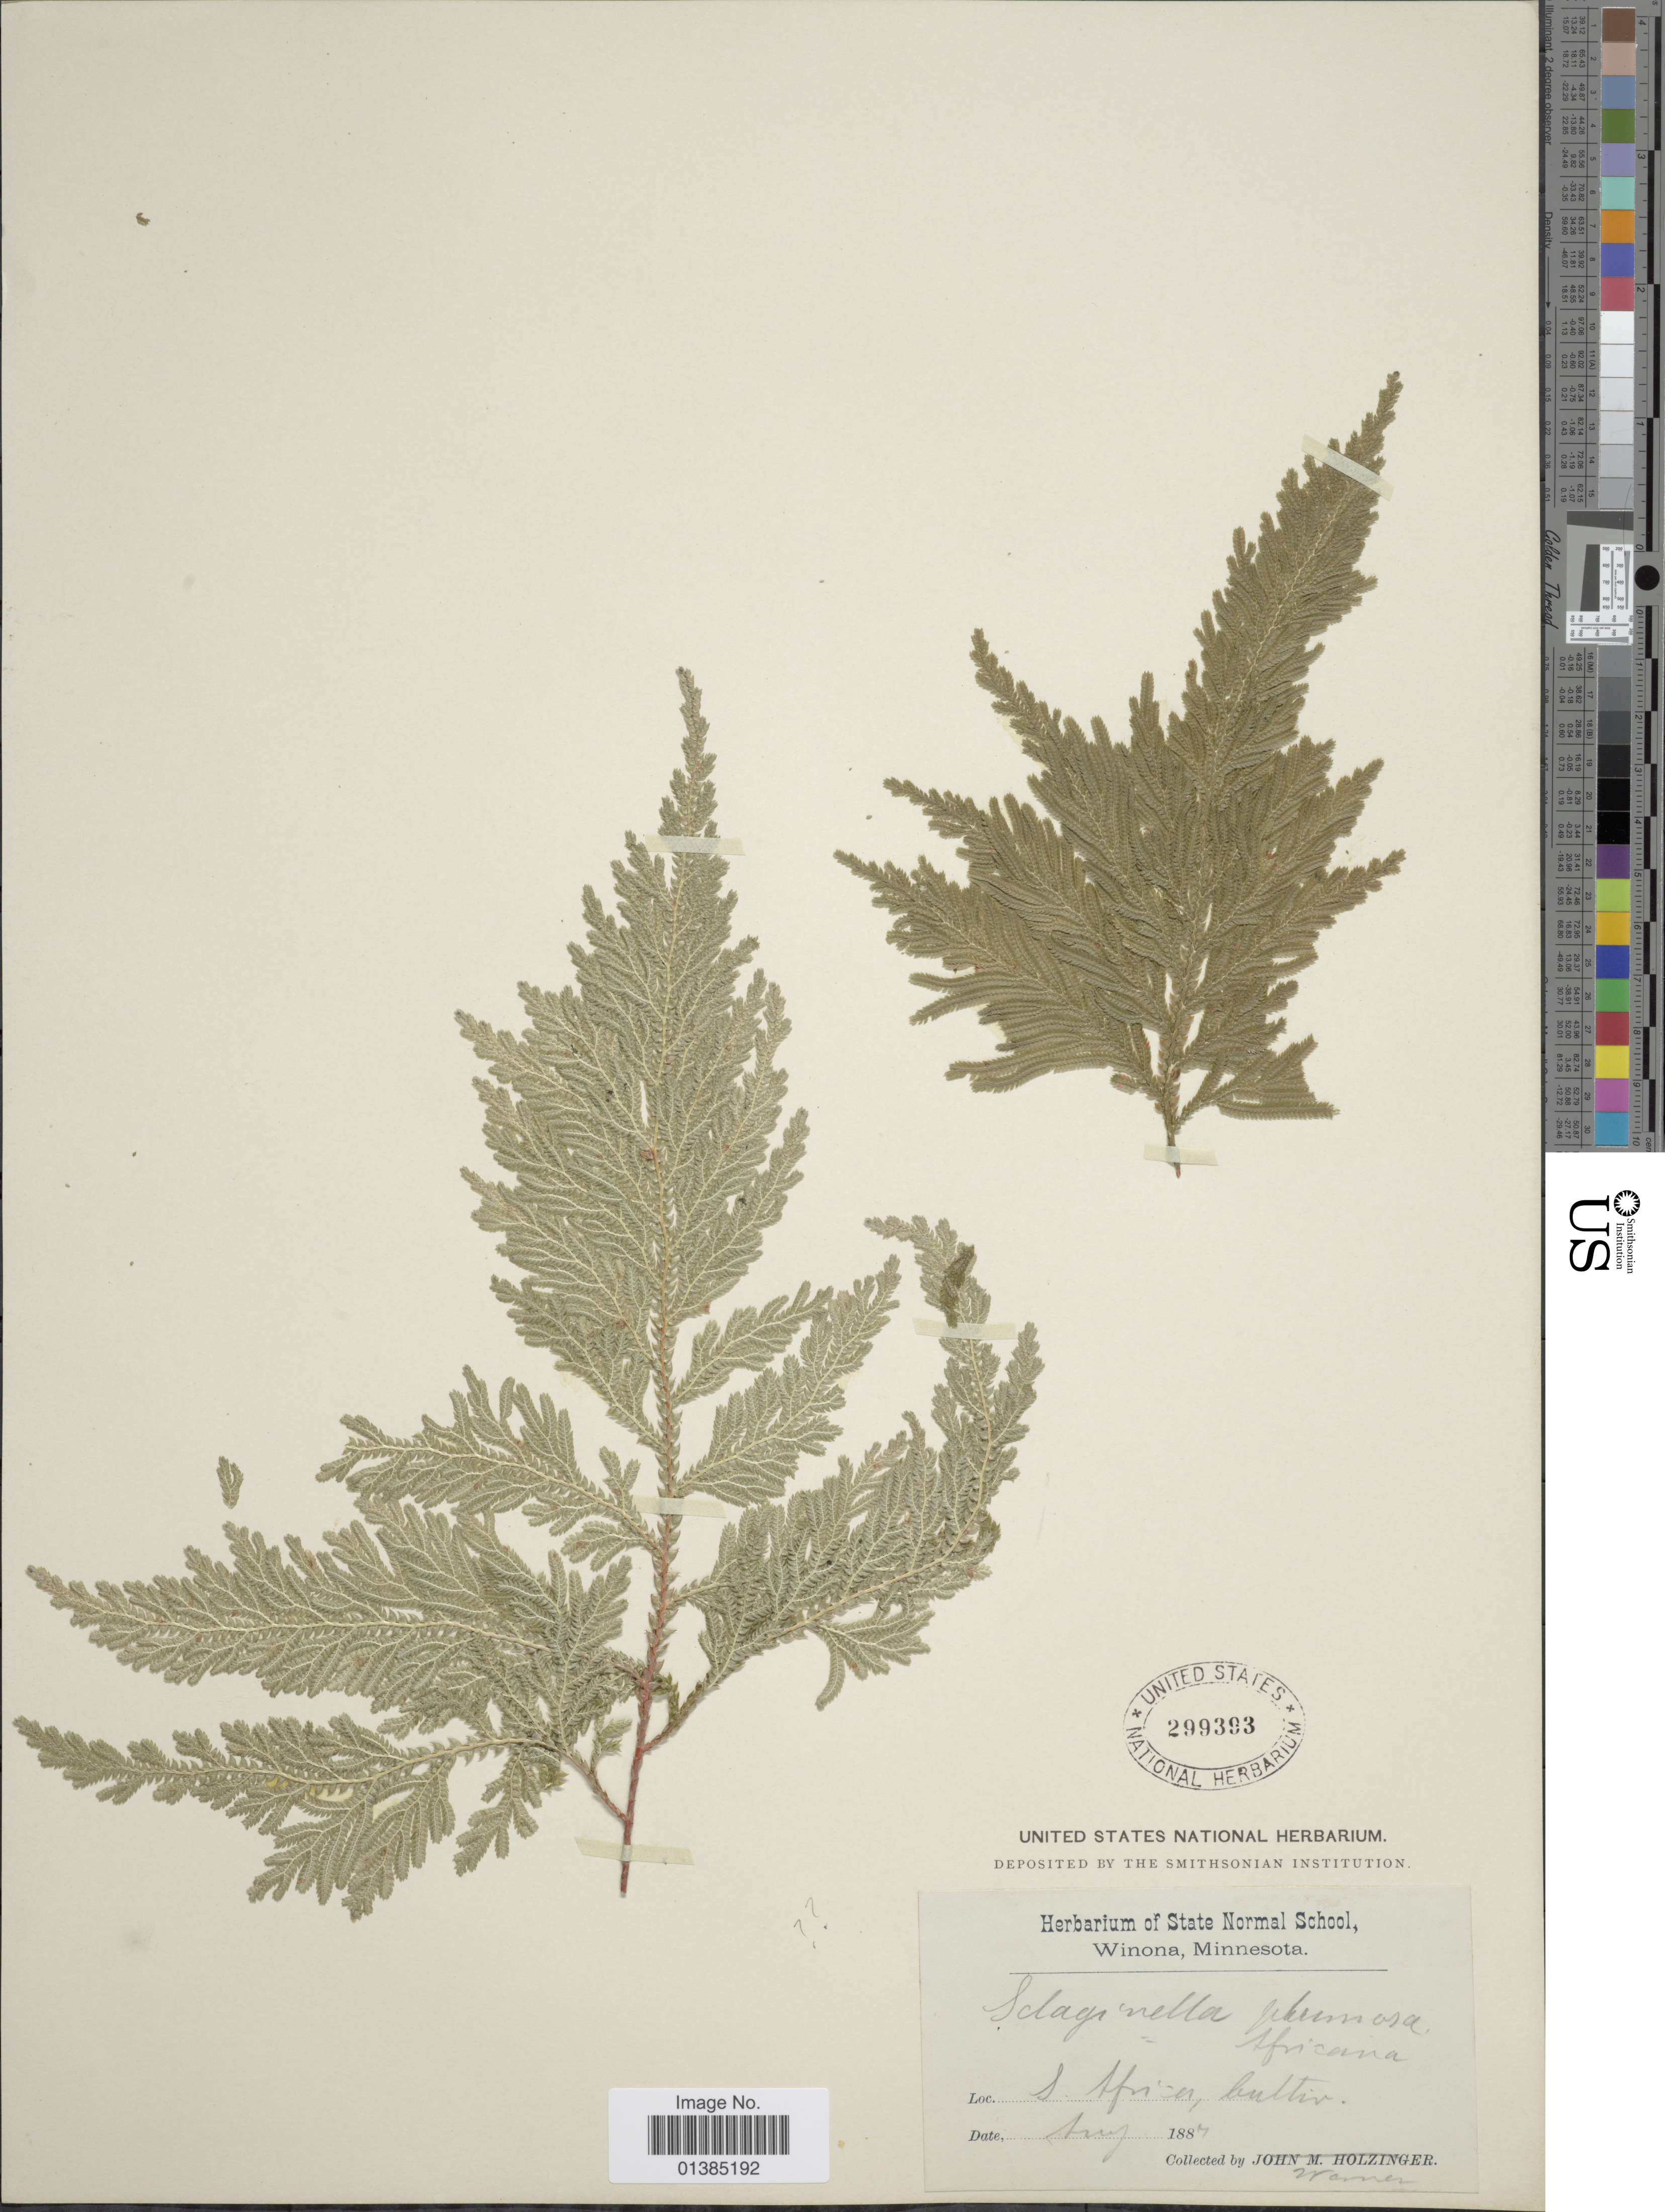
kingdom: Plantae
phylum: Tracheophyta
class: Lycopodiopsida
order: Selaginellales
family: Selaginellaceae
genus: Selaginella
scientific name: Selaginella plumosa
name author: (L.) C. Presl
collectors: Warner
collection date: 1887-08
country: South Africa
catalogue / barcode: US 299393